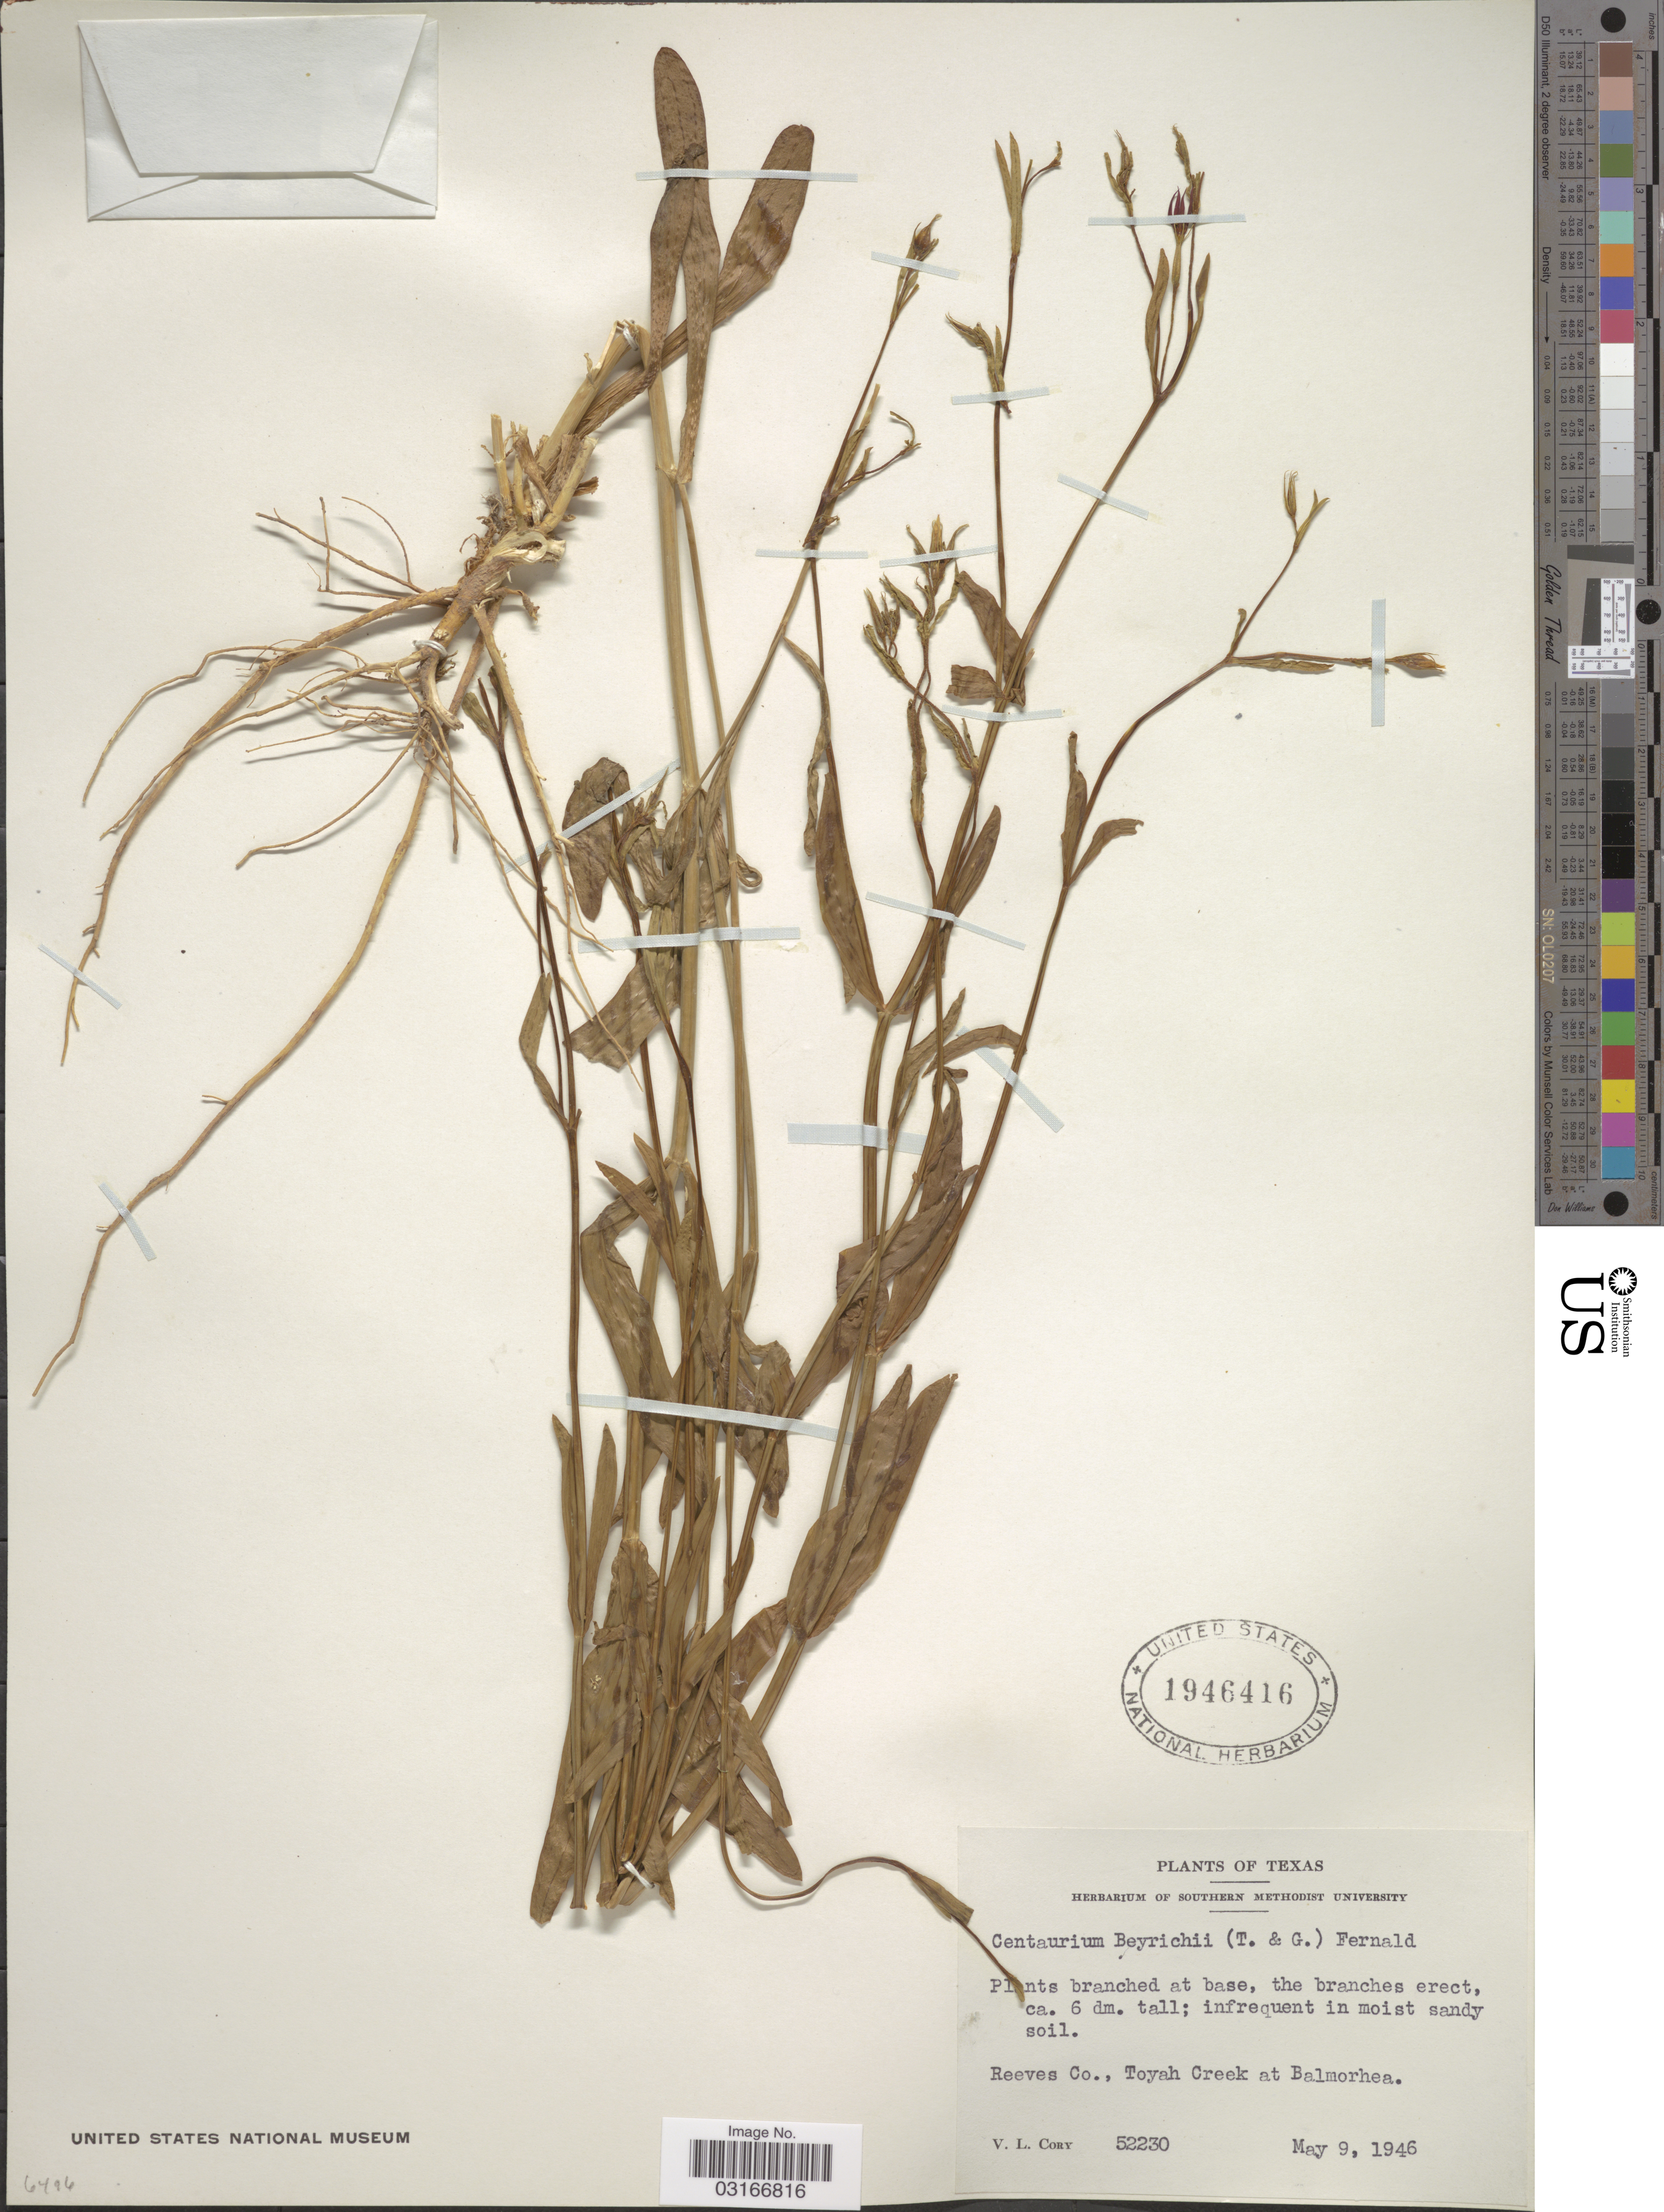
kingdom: Plantae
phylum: Tracheophyta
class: Magnoliopsida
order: Gentianales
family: Gentianaceae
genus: Centaurium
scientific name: Centaurium beyrichii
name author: (Torr.) B.L. Rob.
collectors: V. Cory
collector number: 52230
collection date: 1946-05-09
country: United States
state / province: Texas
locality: Reeves Co., Toyah Creek at Balmorhea.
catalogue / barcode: US 1946416